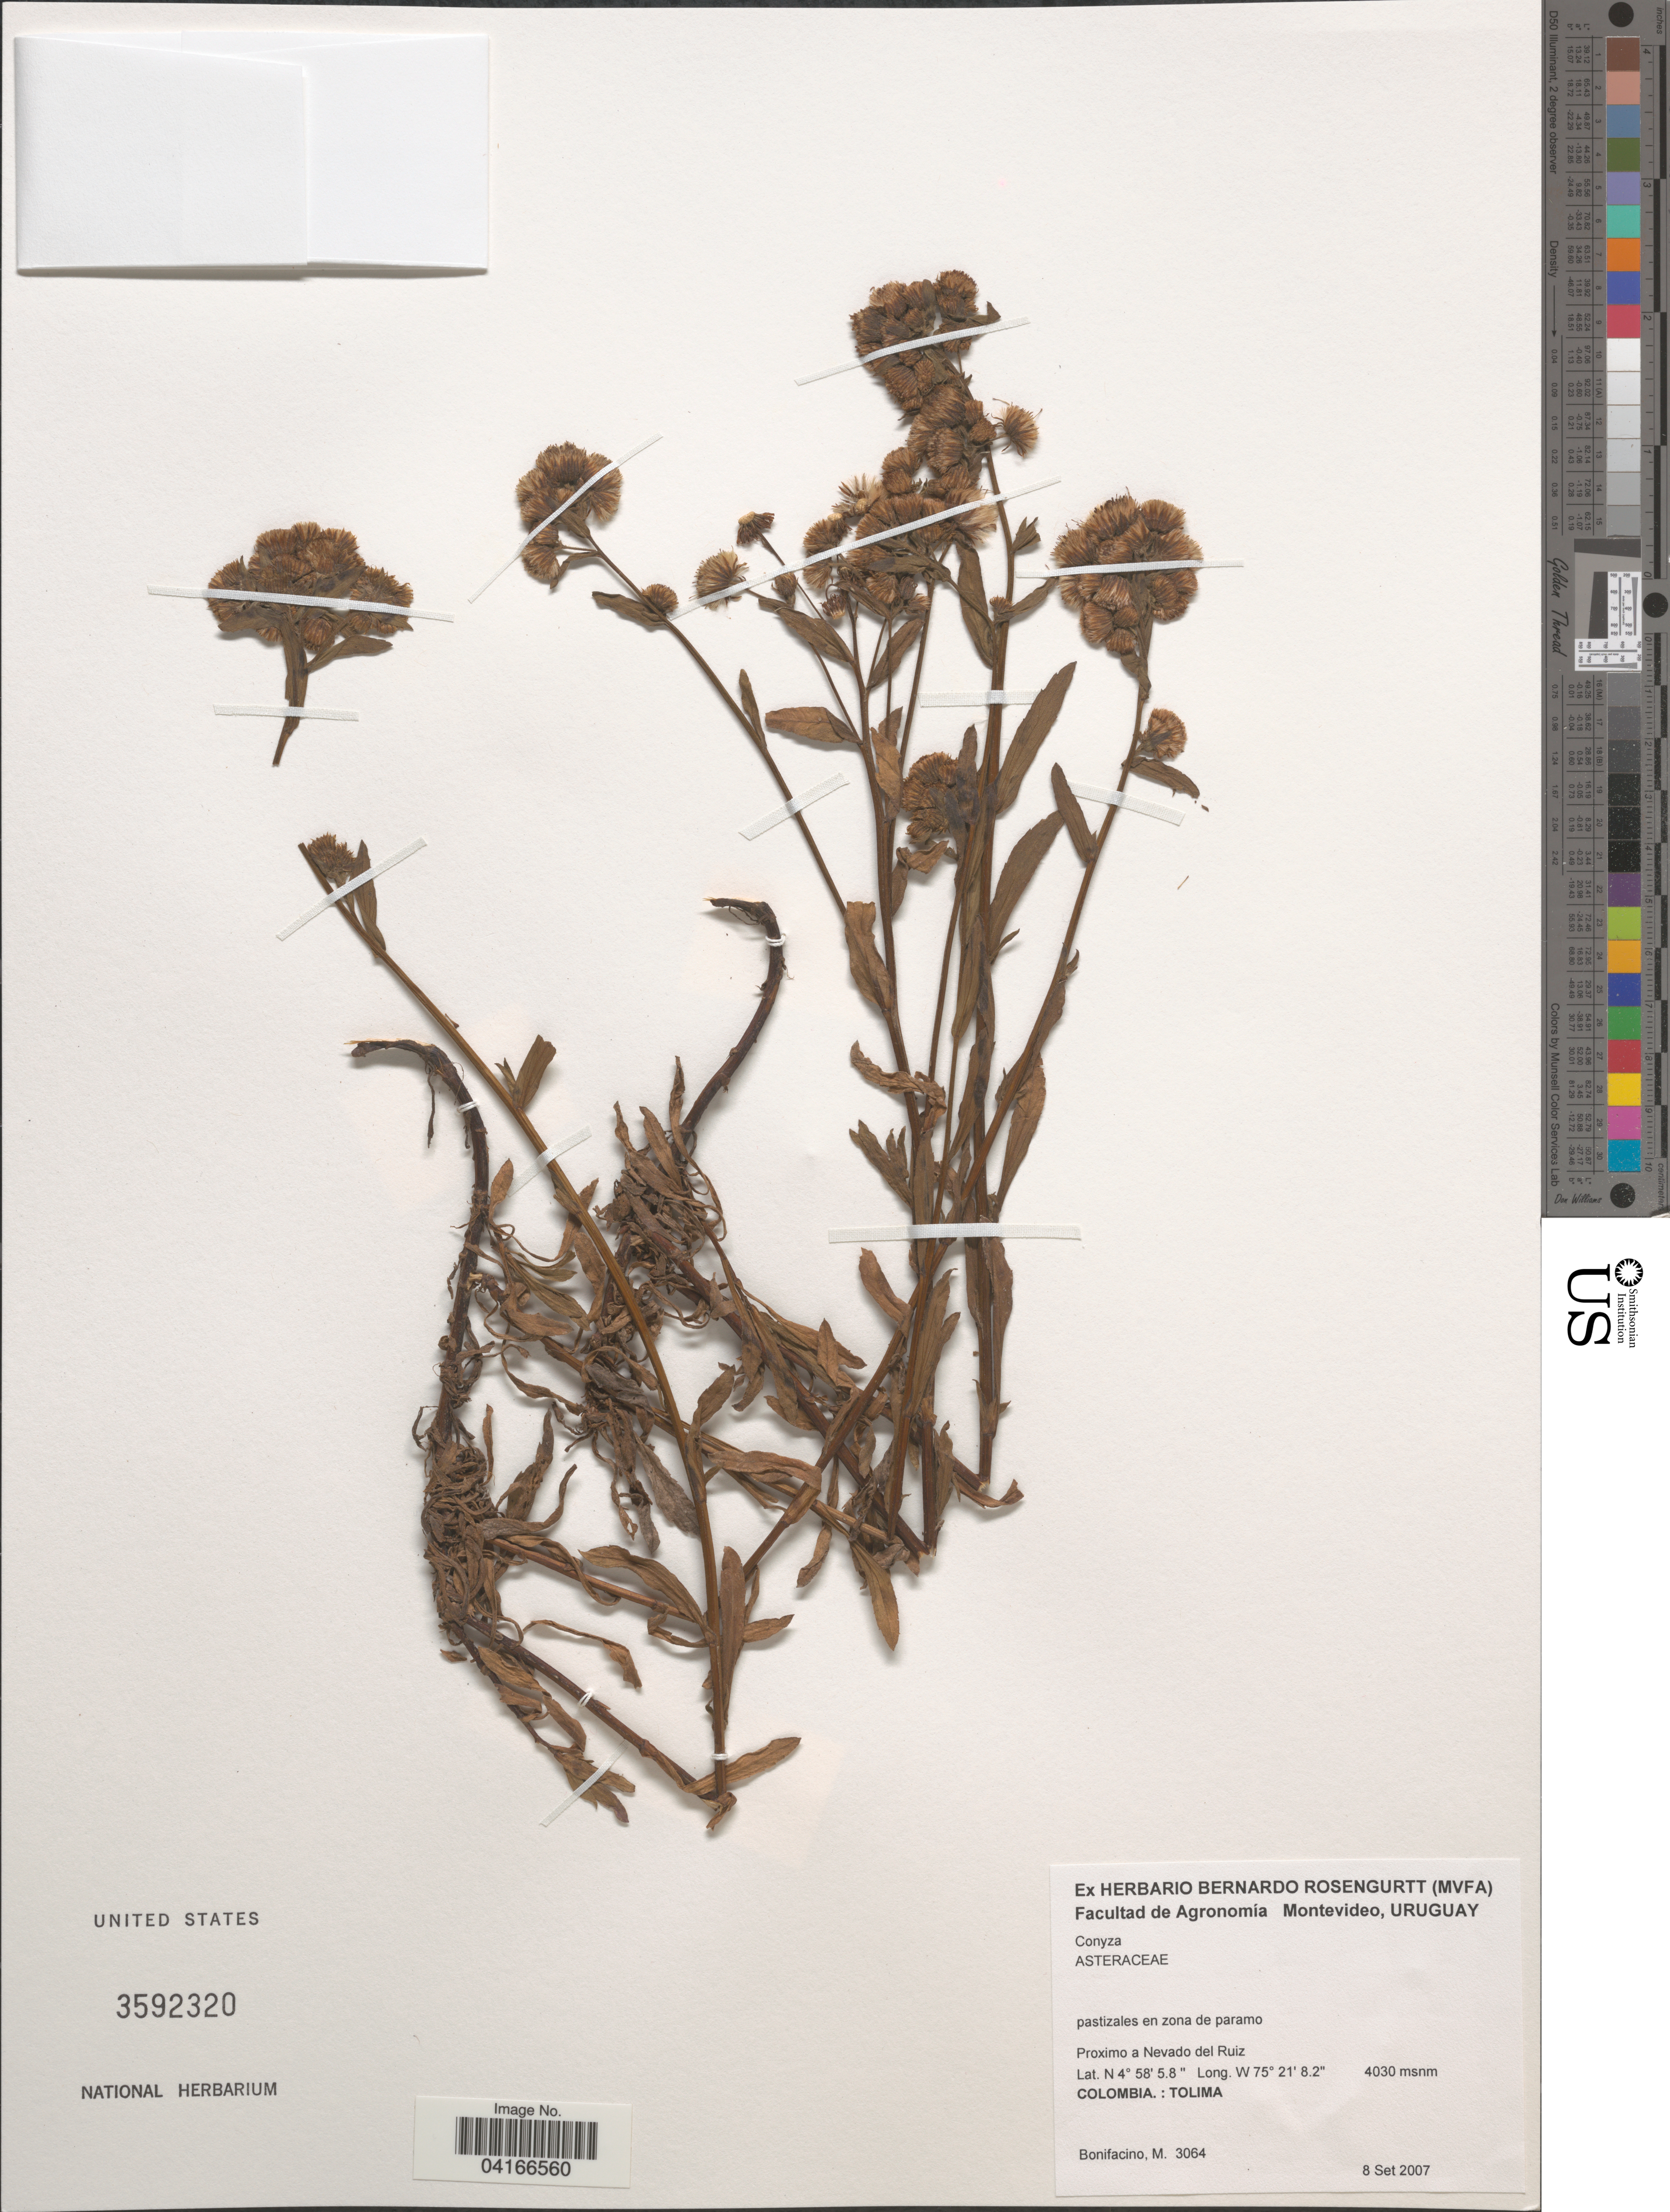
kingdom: Plantae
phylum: Tracheophyta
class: Magnoliopsida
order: Asterales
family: Asteraceae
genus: Conyza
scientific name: Conyza sp.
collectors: M. Bonifacino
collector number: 3064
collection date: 2007-09-08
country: Colombia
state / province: Tolima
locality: Proximo a Nevado del Ruiz.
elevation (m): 4030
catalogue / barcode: US 3592320